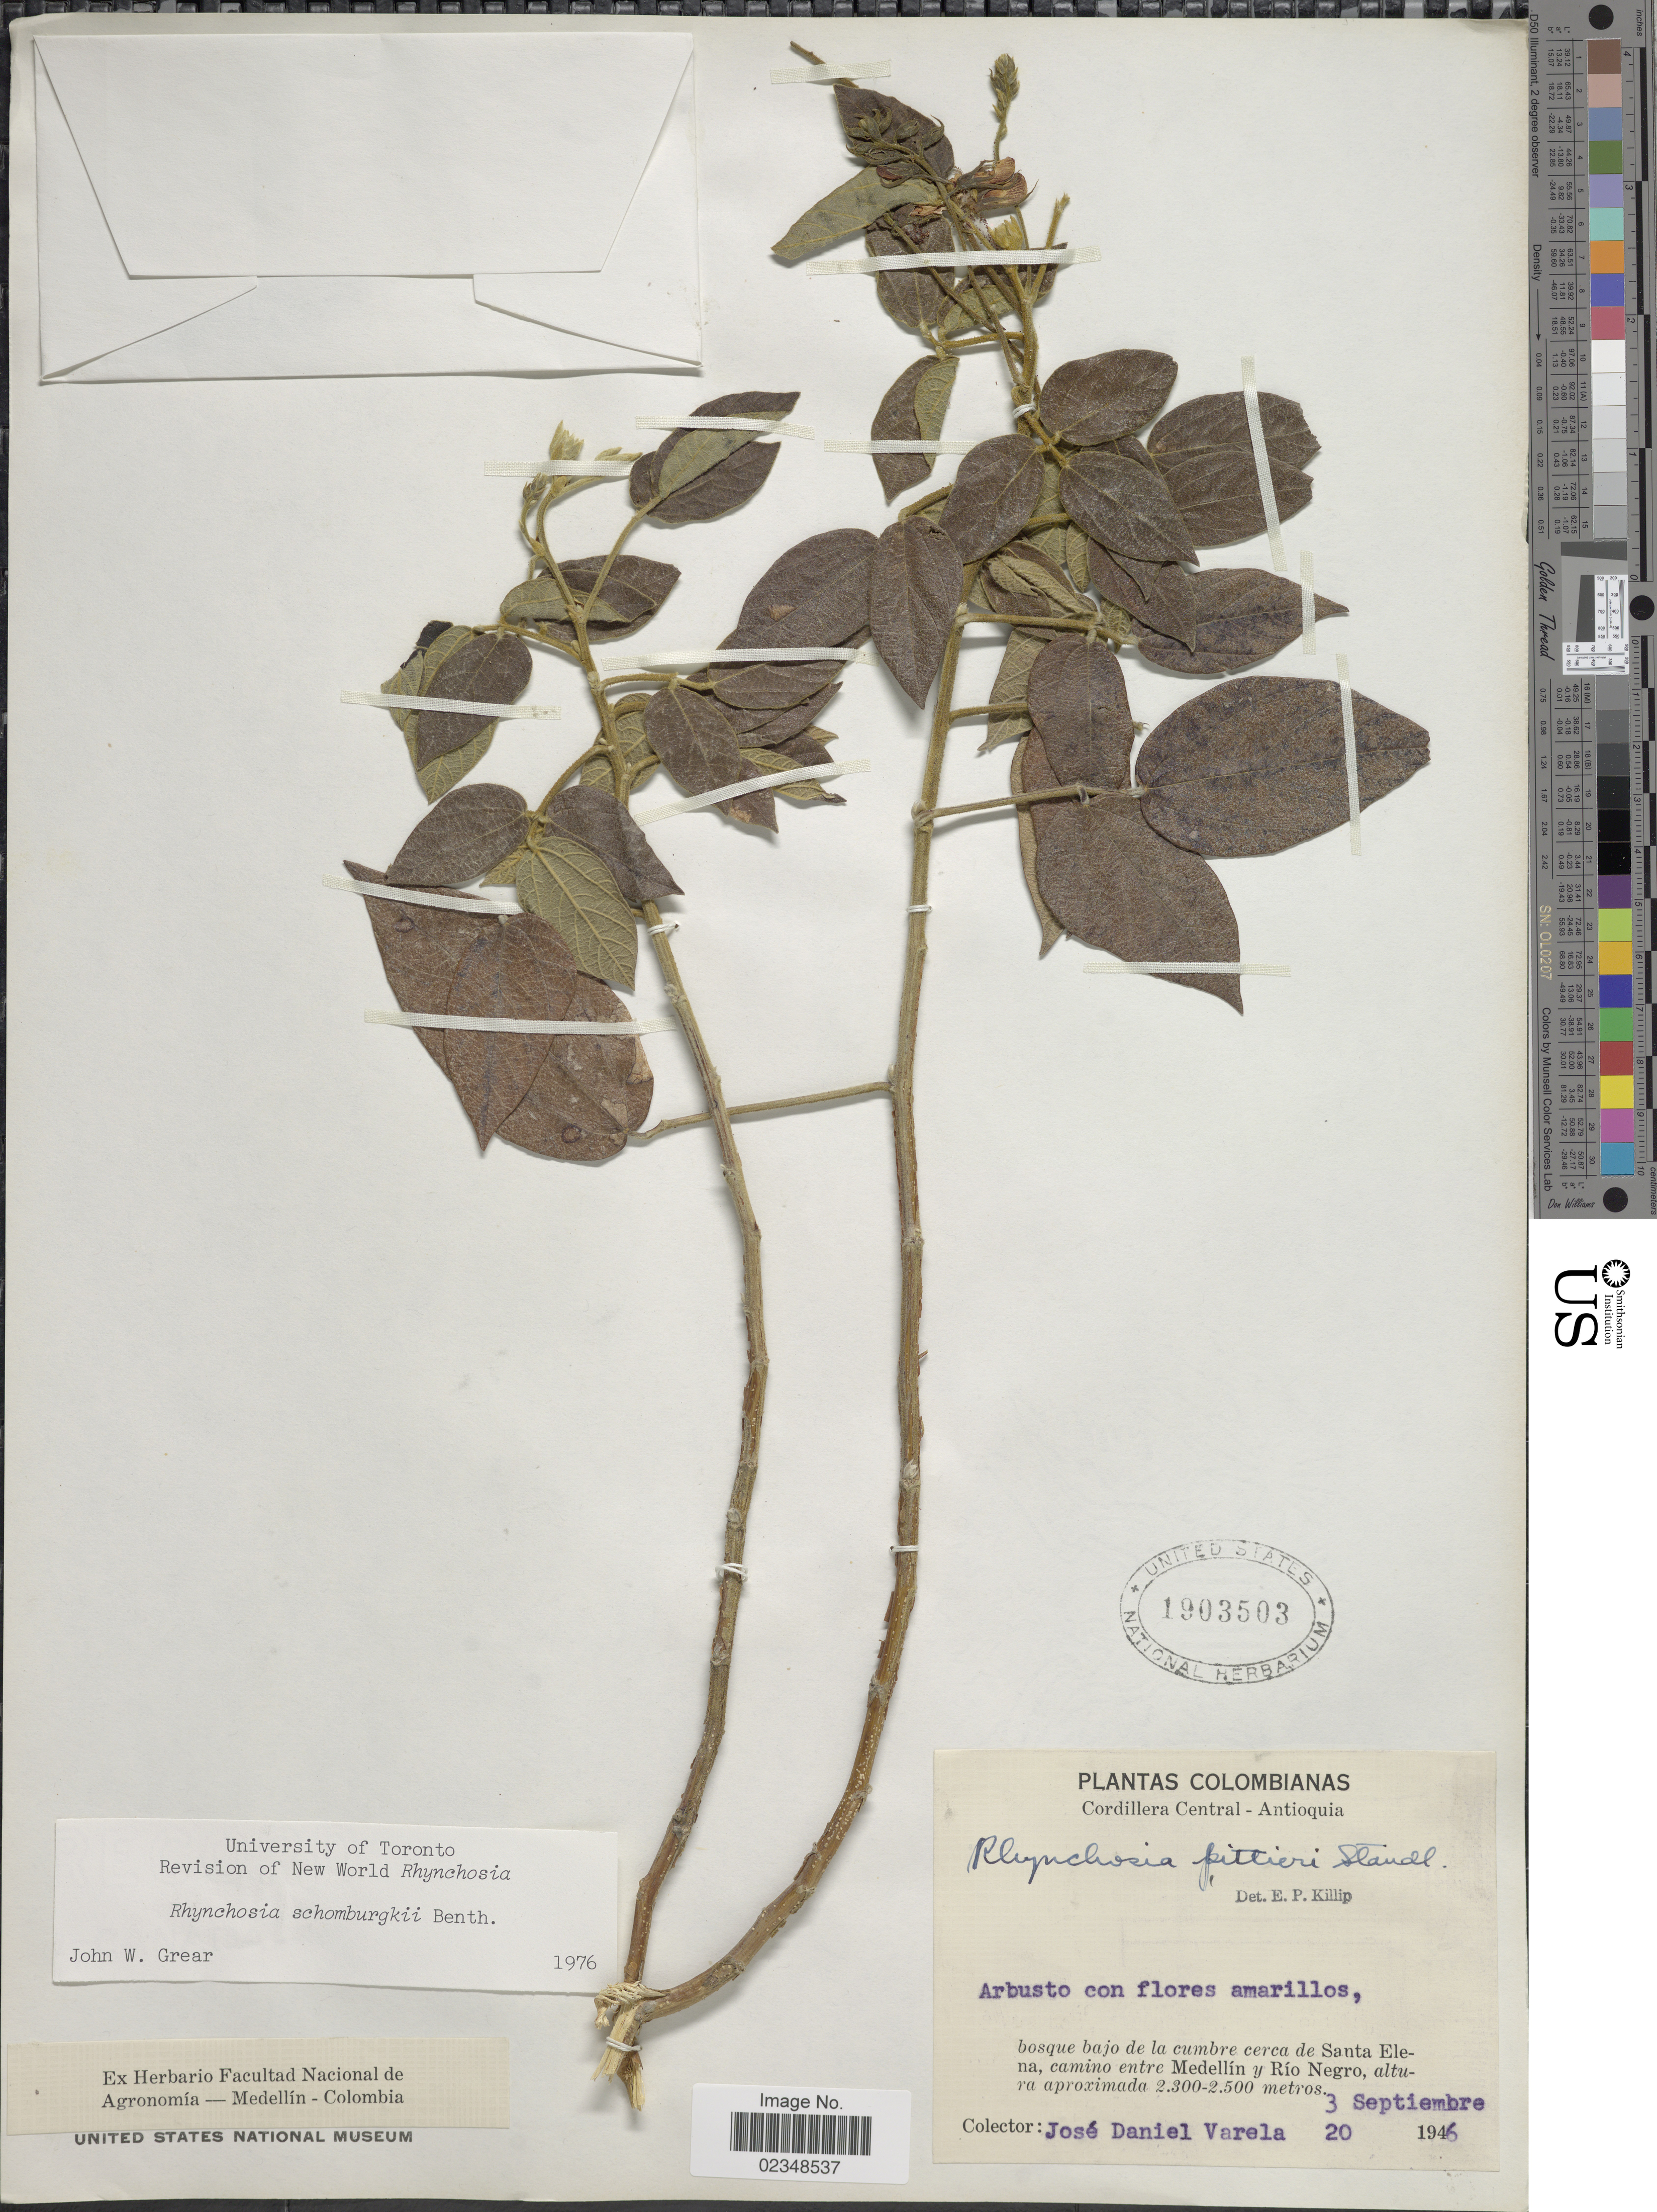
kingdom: Plantae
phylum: Tracheophyta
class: Magnoliopsida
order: Fabales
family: Fabaceae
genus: Rhynchosia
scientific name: Rhynchosia schomburgkii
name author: Benth. in Mart.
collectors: J. Varela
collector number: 20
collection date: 1946-09-03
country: Colombia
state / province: Antioquia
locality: Cordillera Central-Antioquia, bosque bajo de la cumbre cerca de Santa Elena, camino entre Medellin y Rio Negro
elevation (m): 2300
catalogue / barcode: US 1903503